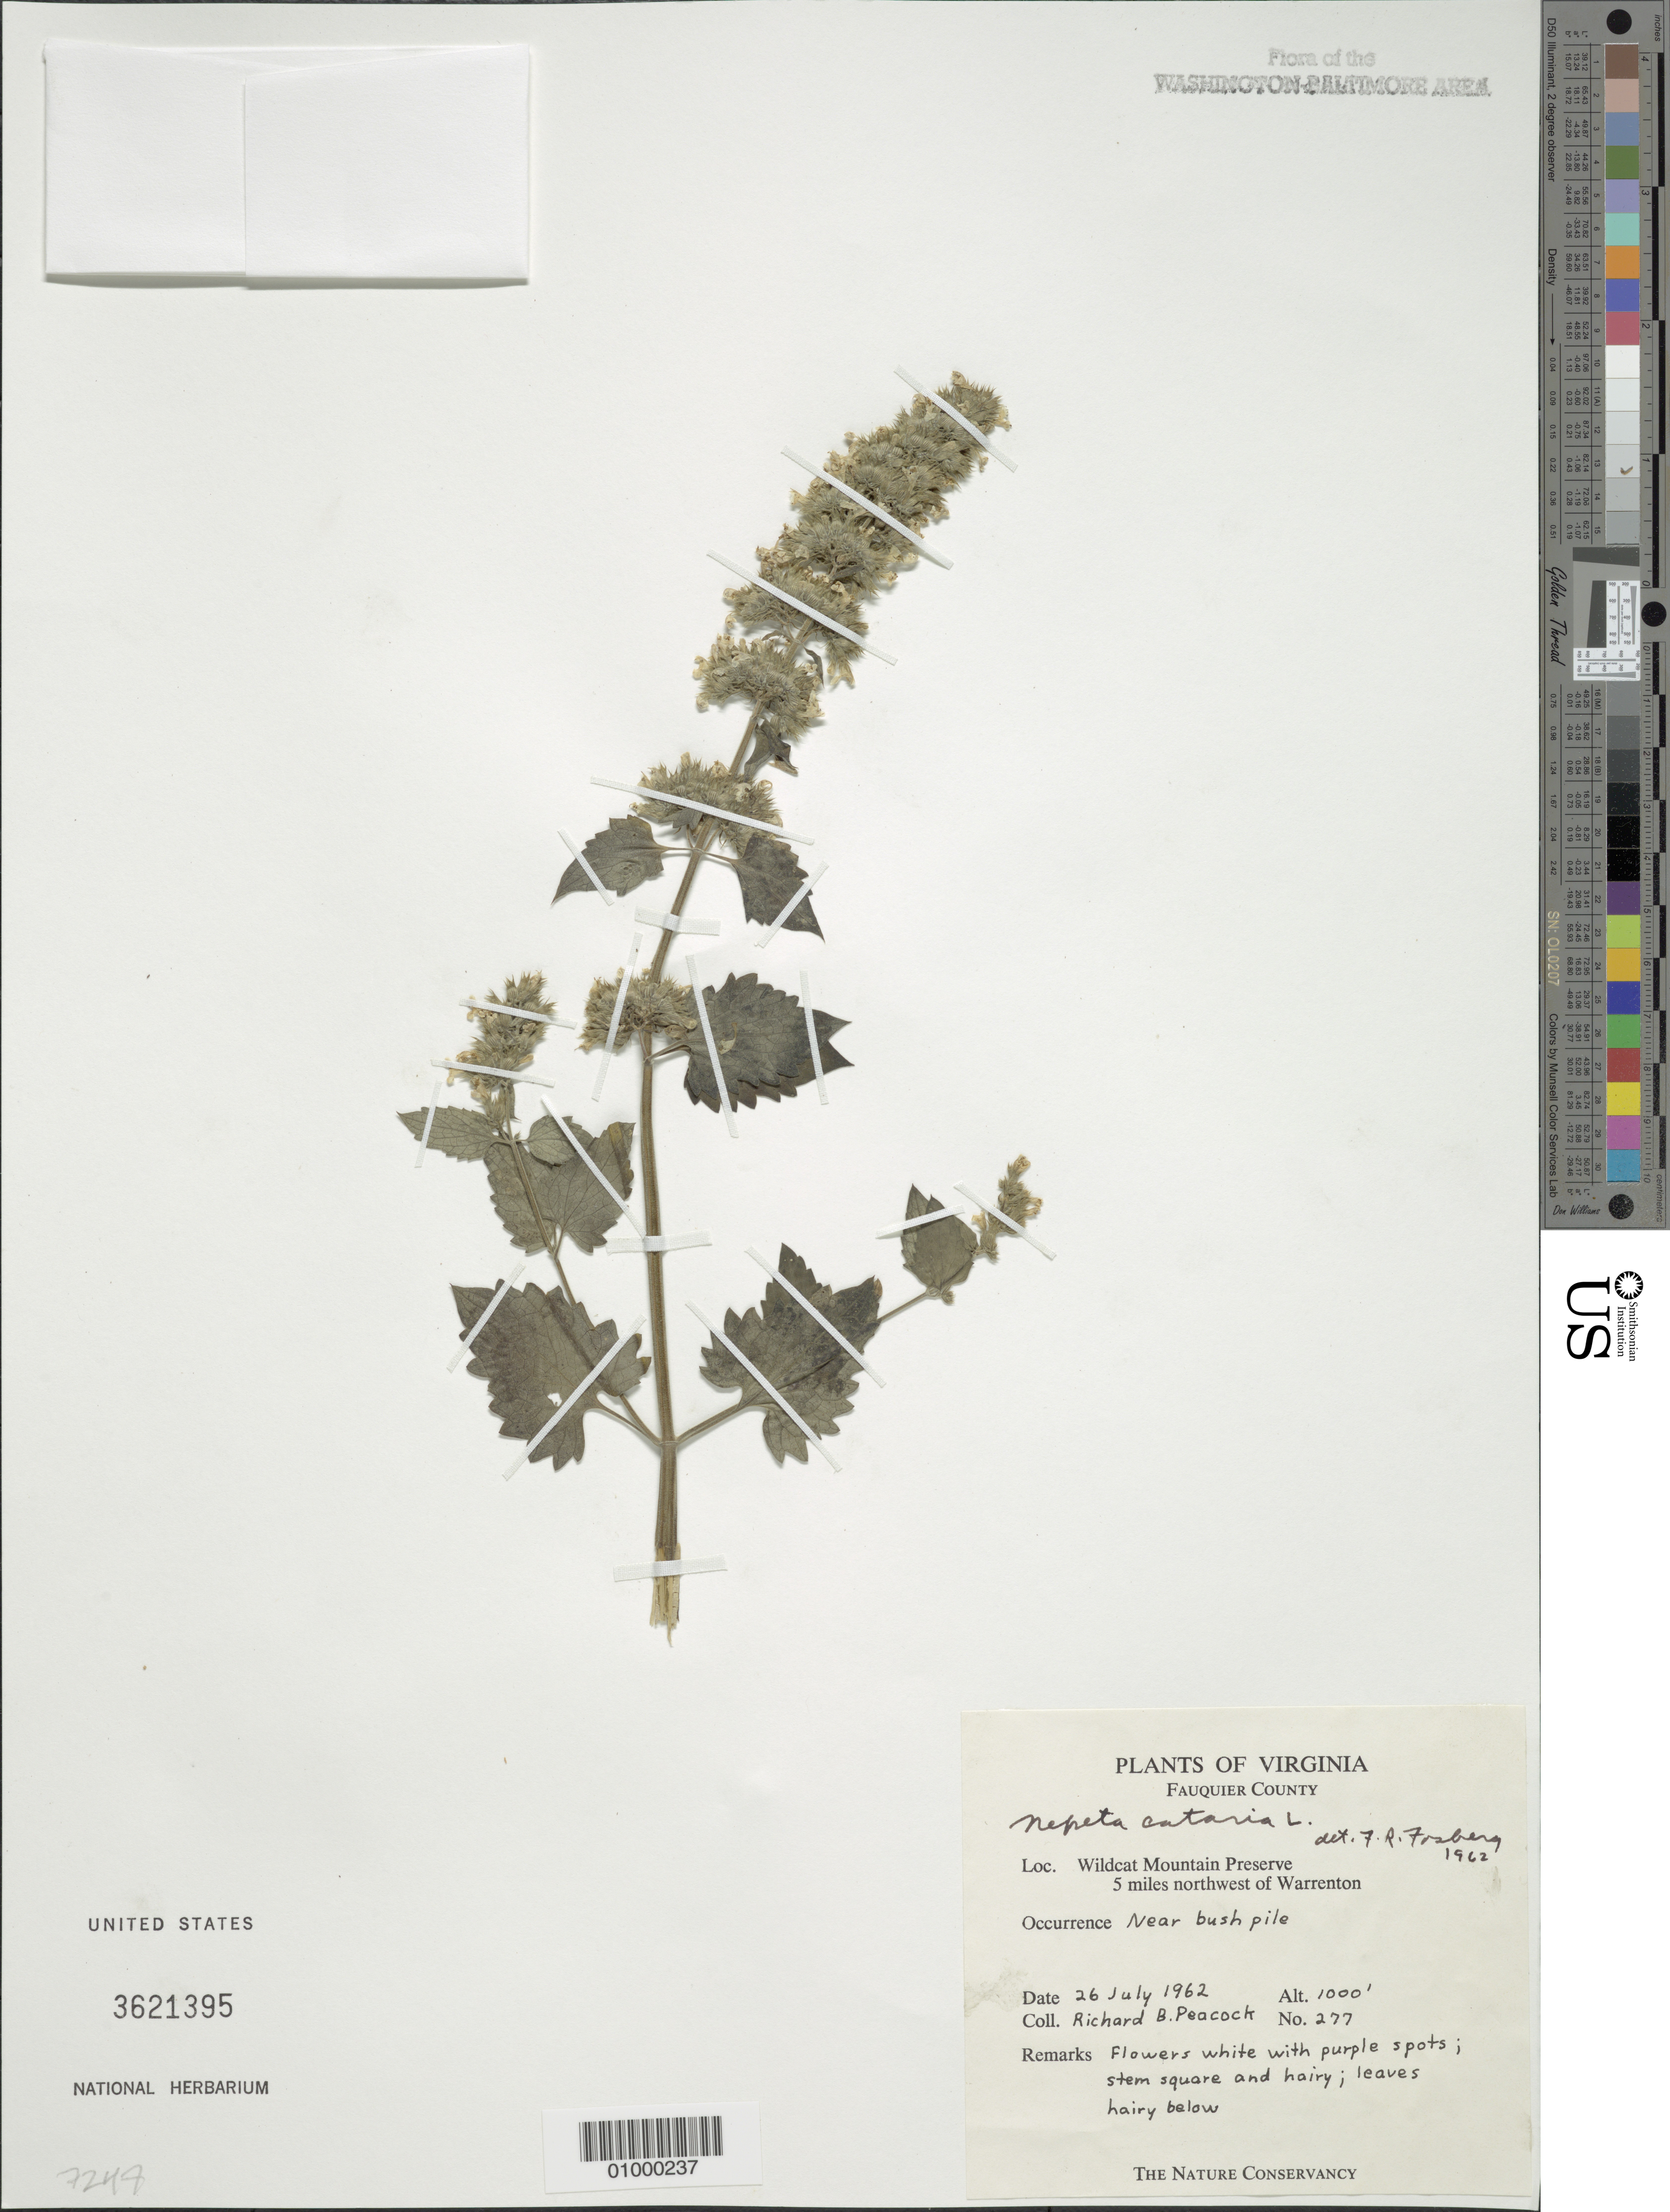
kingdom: Plantae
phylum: Tracheophyta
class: Magnoliopsida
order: Lamiales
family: Lamiaceae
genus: Nepeta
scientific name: Nepeta cataria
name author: L.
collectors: R. Peacock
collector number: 277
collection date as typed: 26 Jul 1962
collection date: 1962-07-26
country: United States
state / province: Virginia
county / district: Fauquier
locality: Wildcat Mountain Preserve, 5 miles northwest of Warrenton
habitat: near bush pile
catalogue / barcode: US 3621395